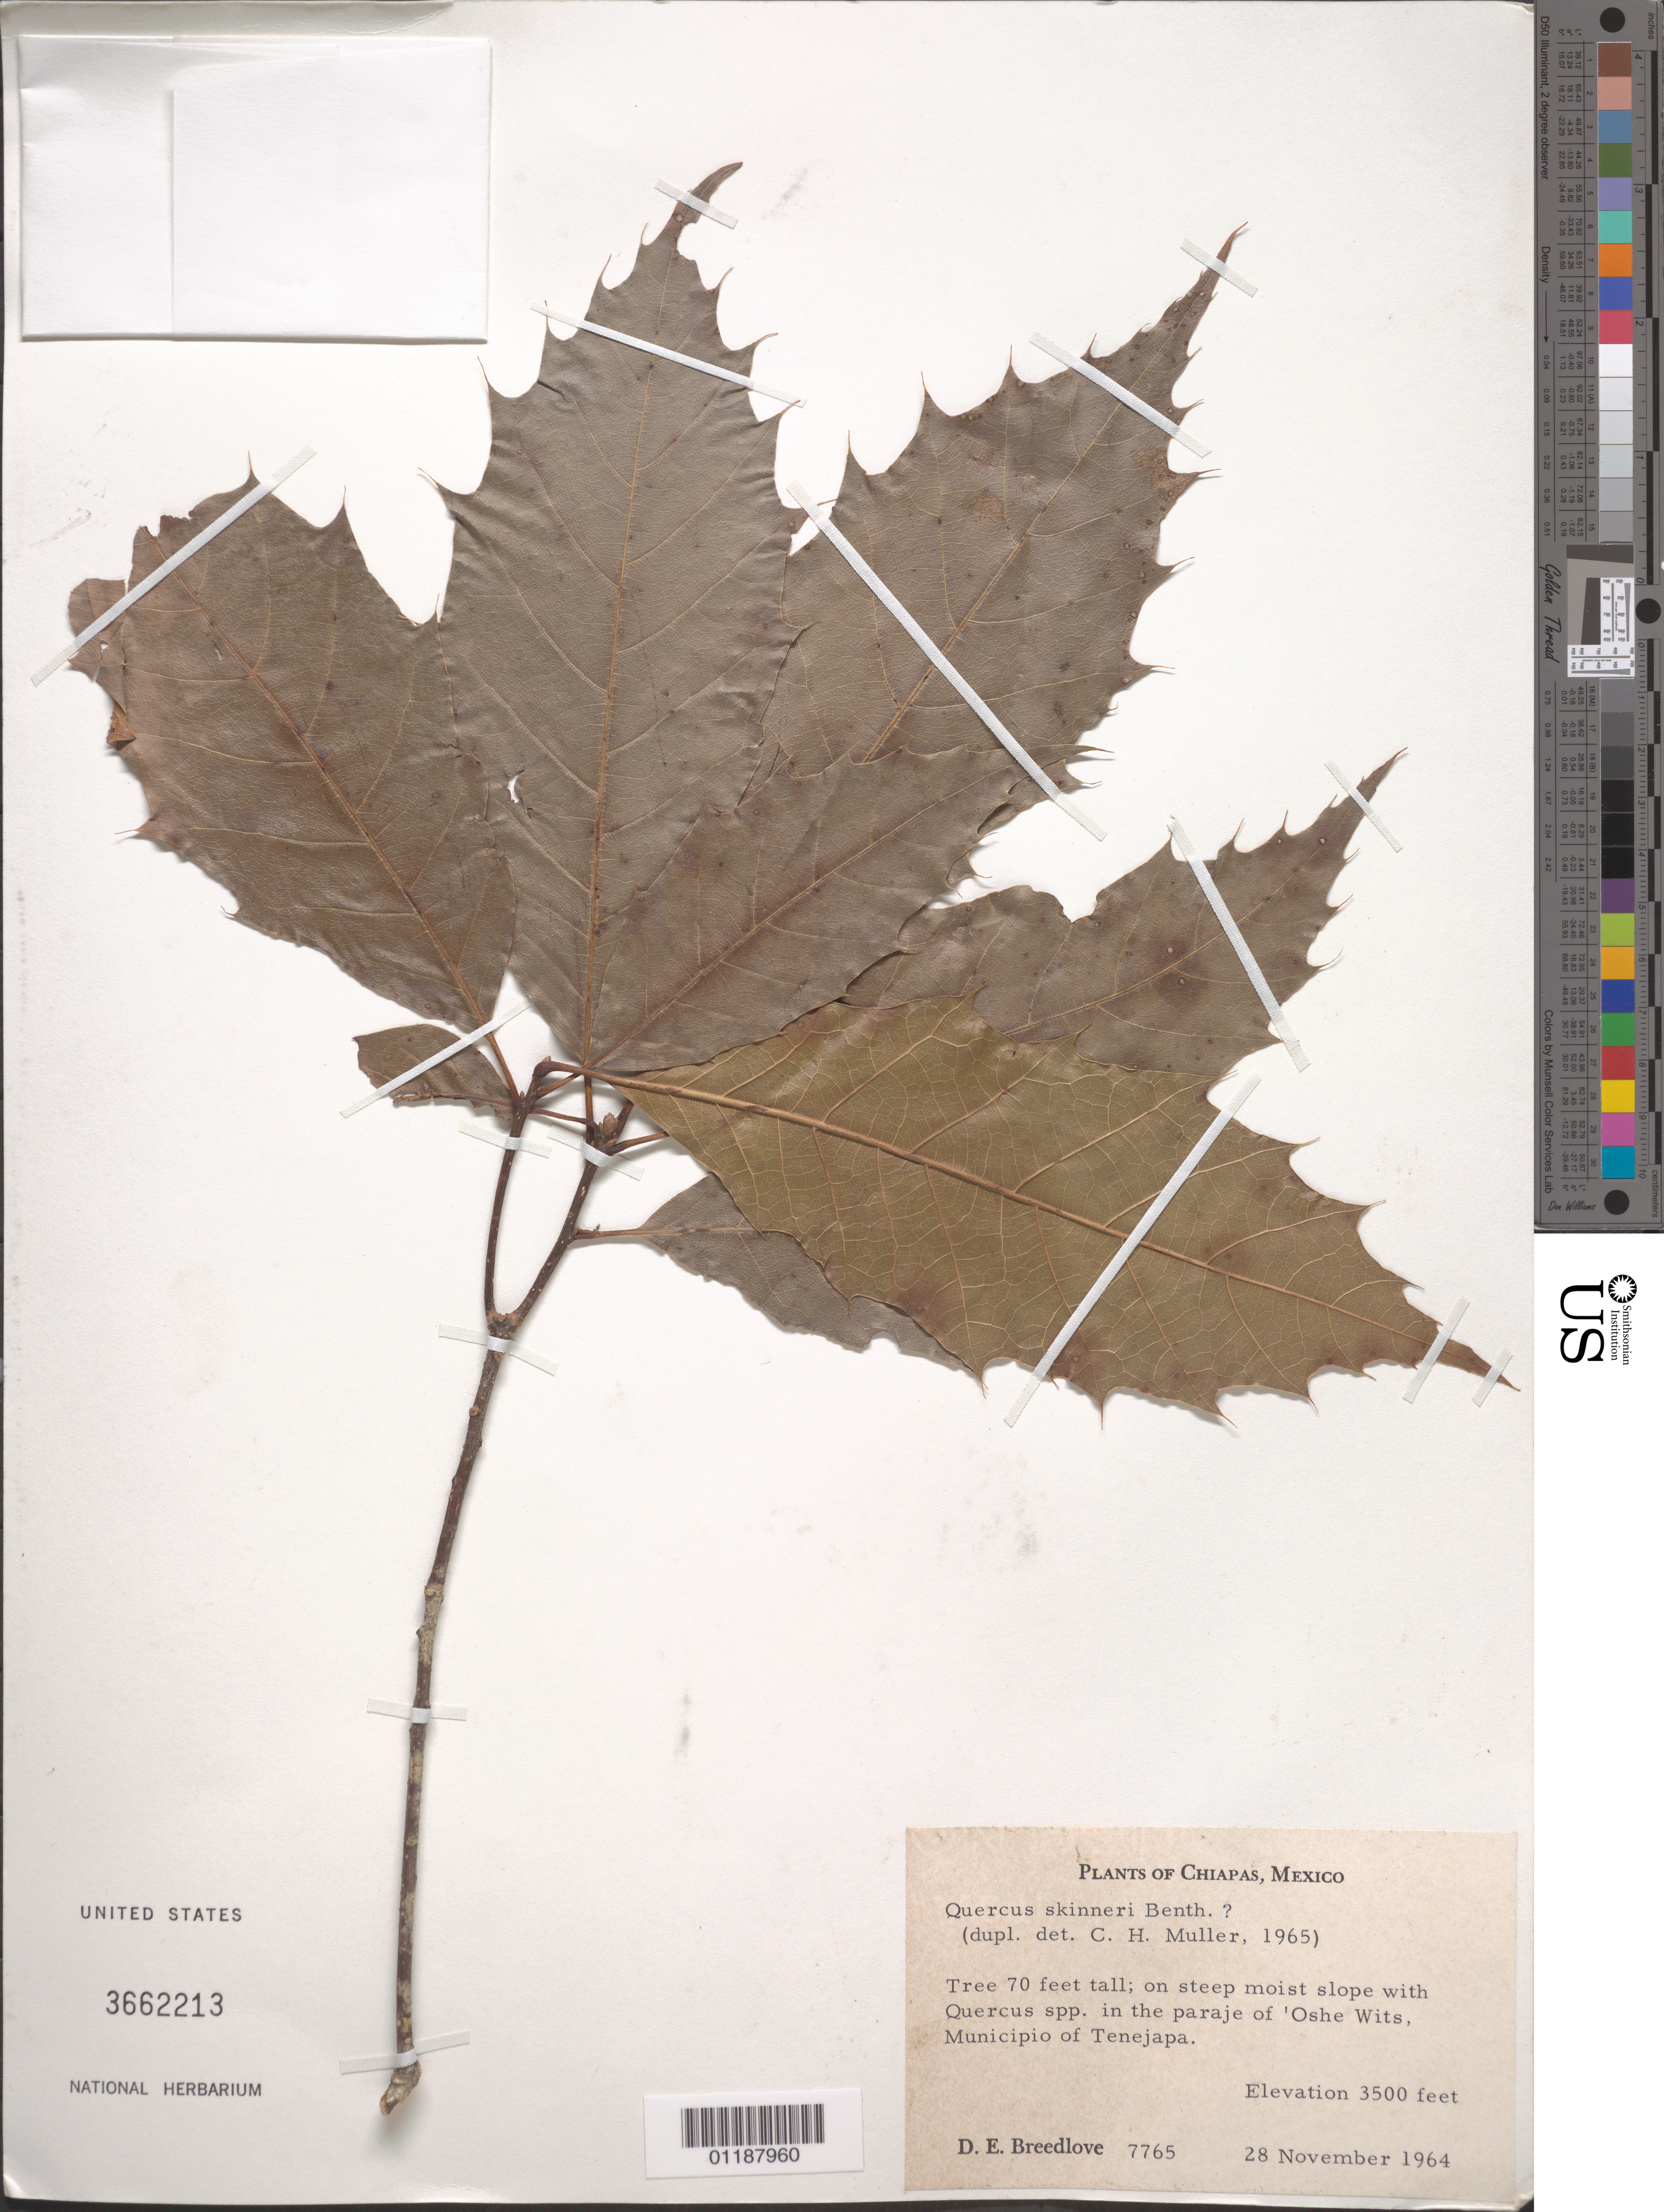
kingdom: Plantae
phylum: Tracheophyta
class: Magnoliopsida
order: Fagales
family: Fagaceae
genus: Quercus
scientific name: Quercus skinneri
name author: Benth.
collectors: D. E. Breedlove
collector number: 7765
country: Mexico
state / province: Chiapas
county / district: Tenejapa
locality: In the paraje of 'Oshe Wits.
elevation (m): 1067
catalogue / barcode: US 3662213